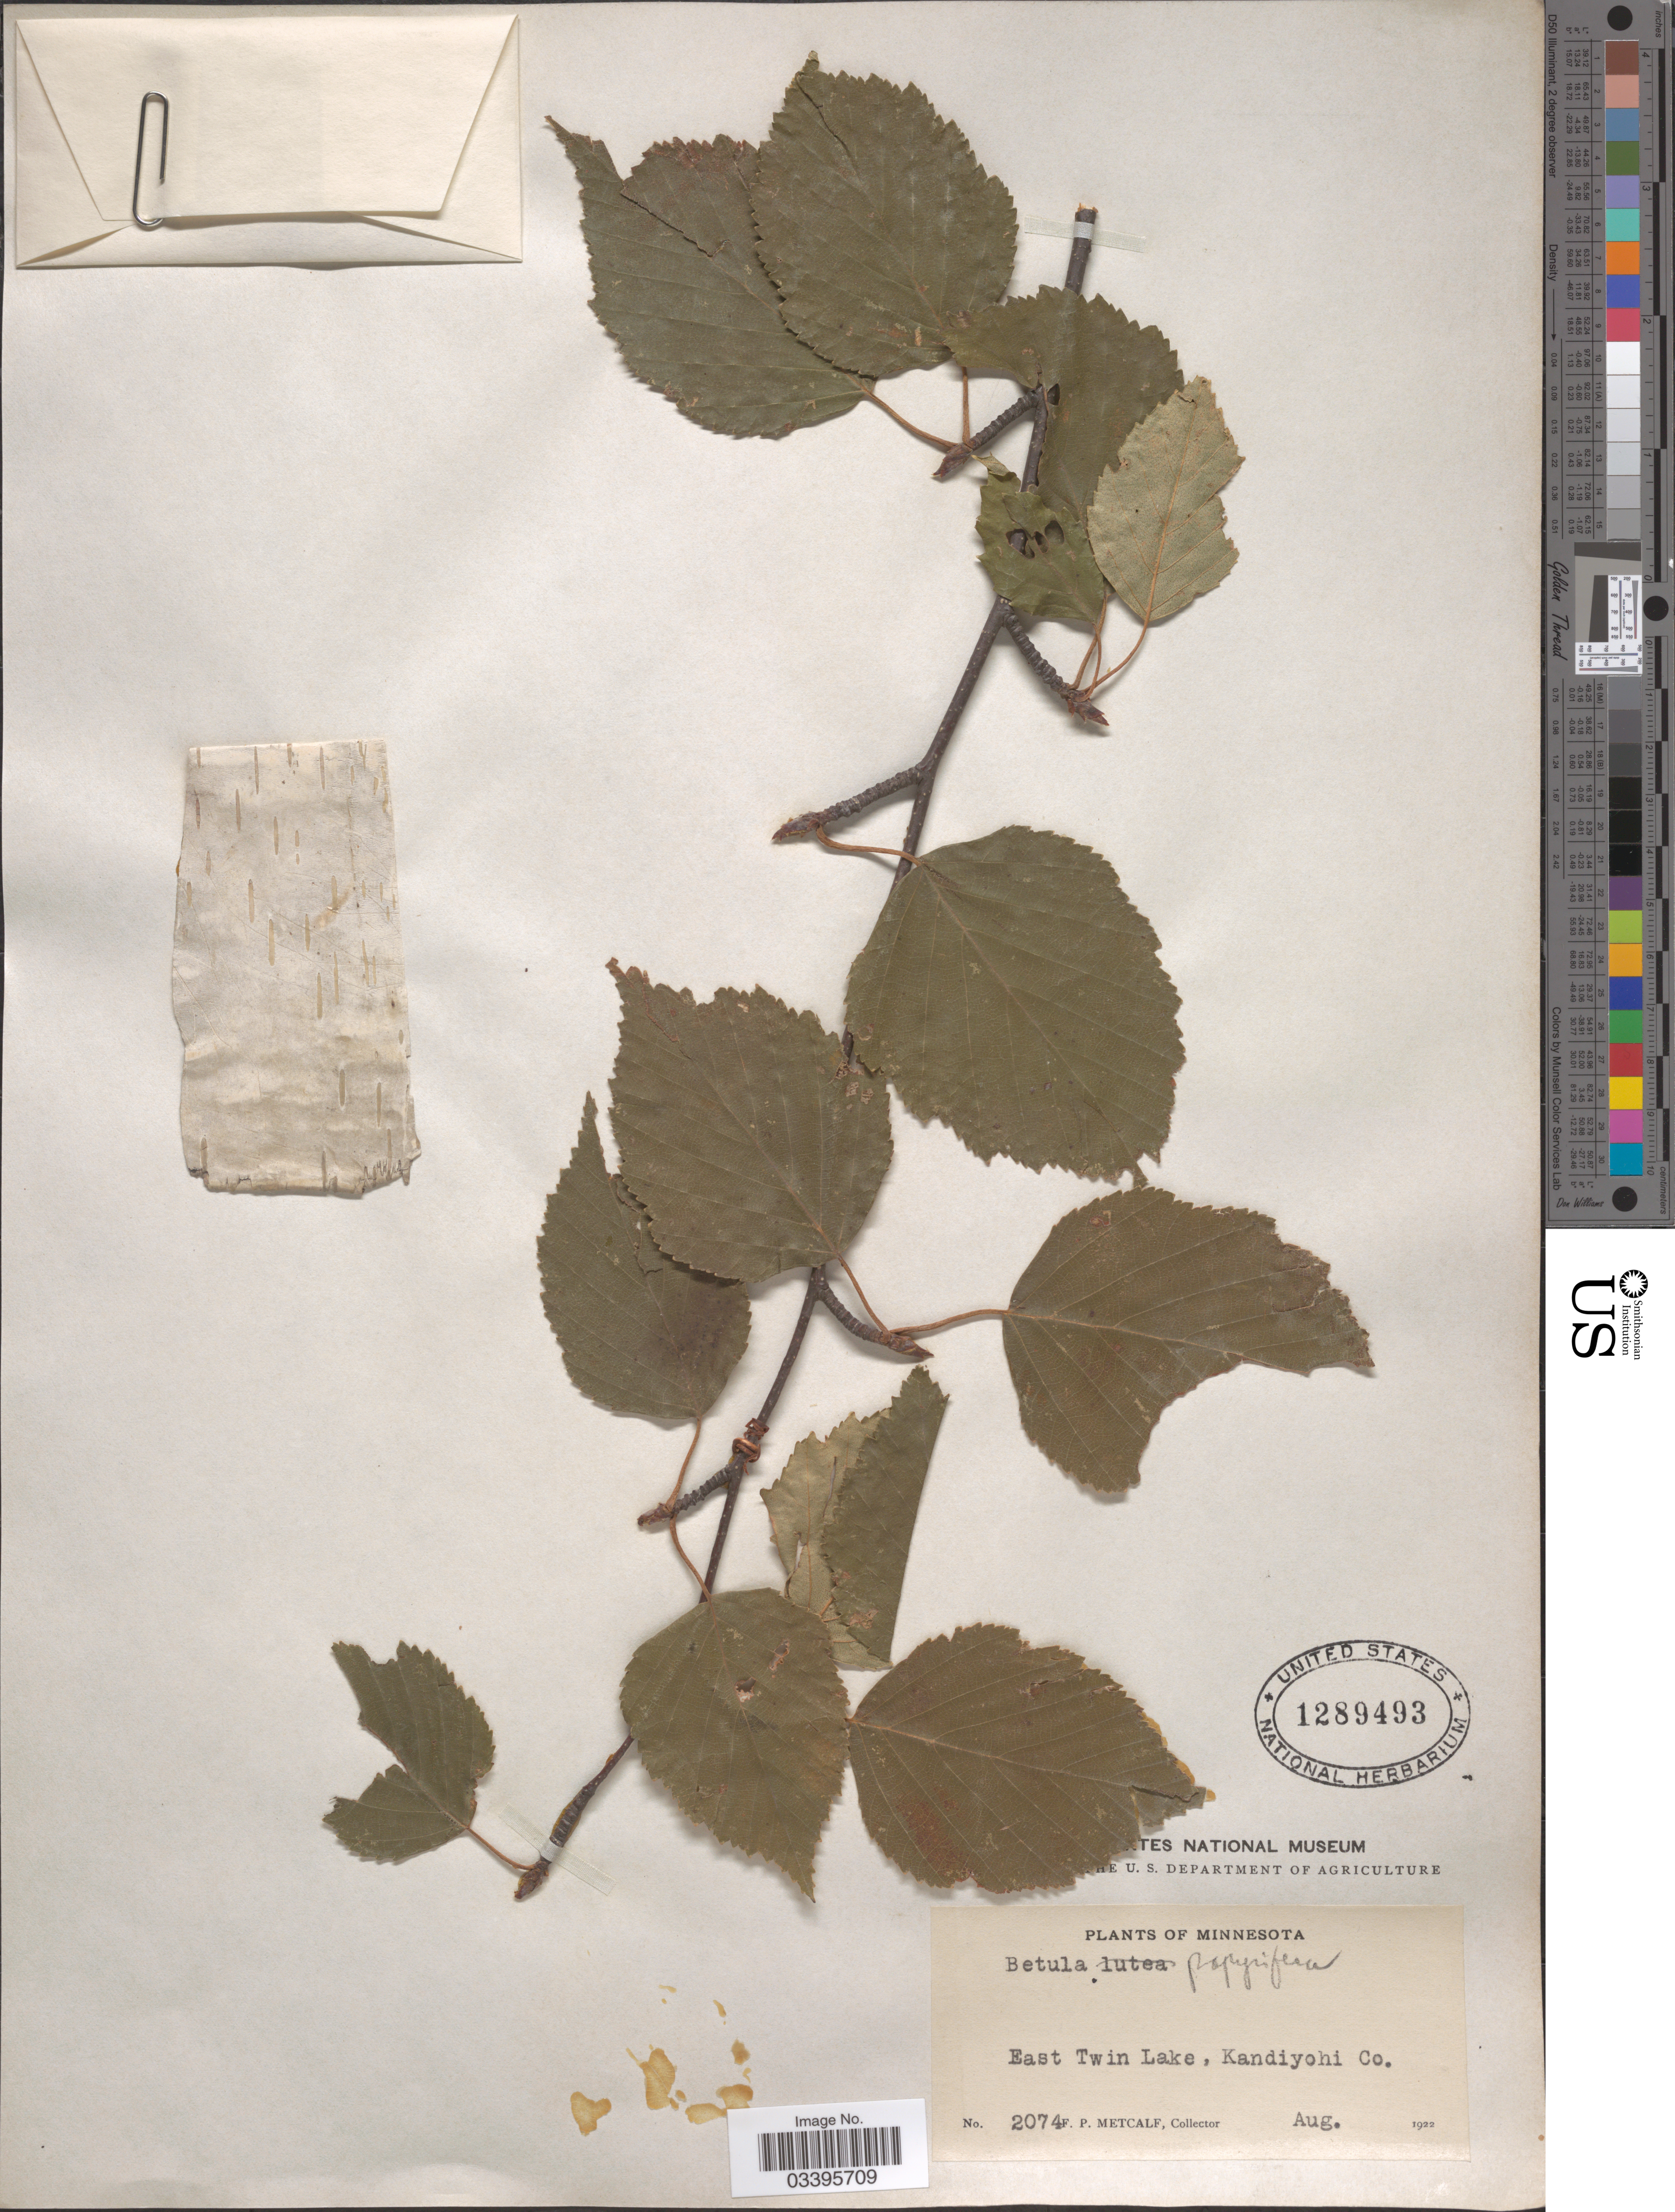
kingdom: Plantae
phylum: Tracheophyta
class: Magnoliopsida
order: Fagales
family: Betulaceae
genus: Betula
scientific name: Betula lutea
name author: F. Michx.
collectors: F. Metcalf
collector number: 2074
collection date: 1922-08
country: United States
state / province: Minnesota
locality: East Twin Lake, Kandiyohi Co.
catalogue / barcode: US 1289493